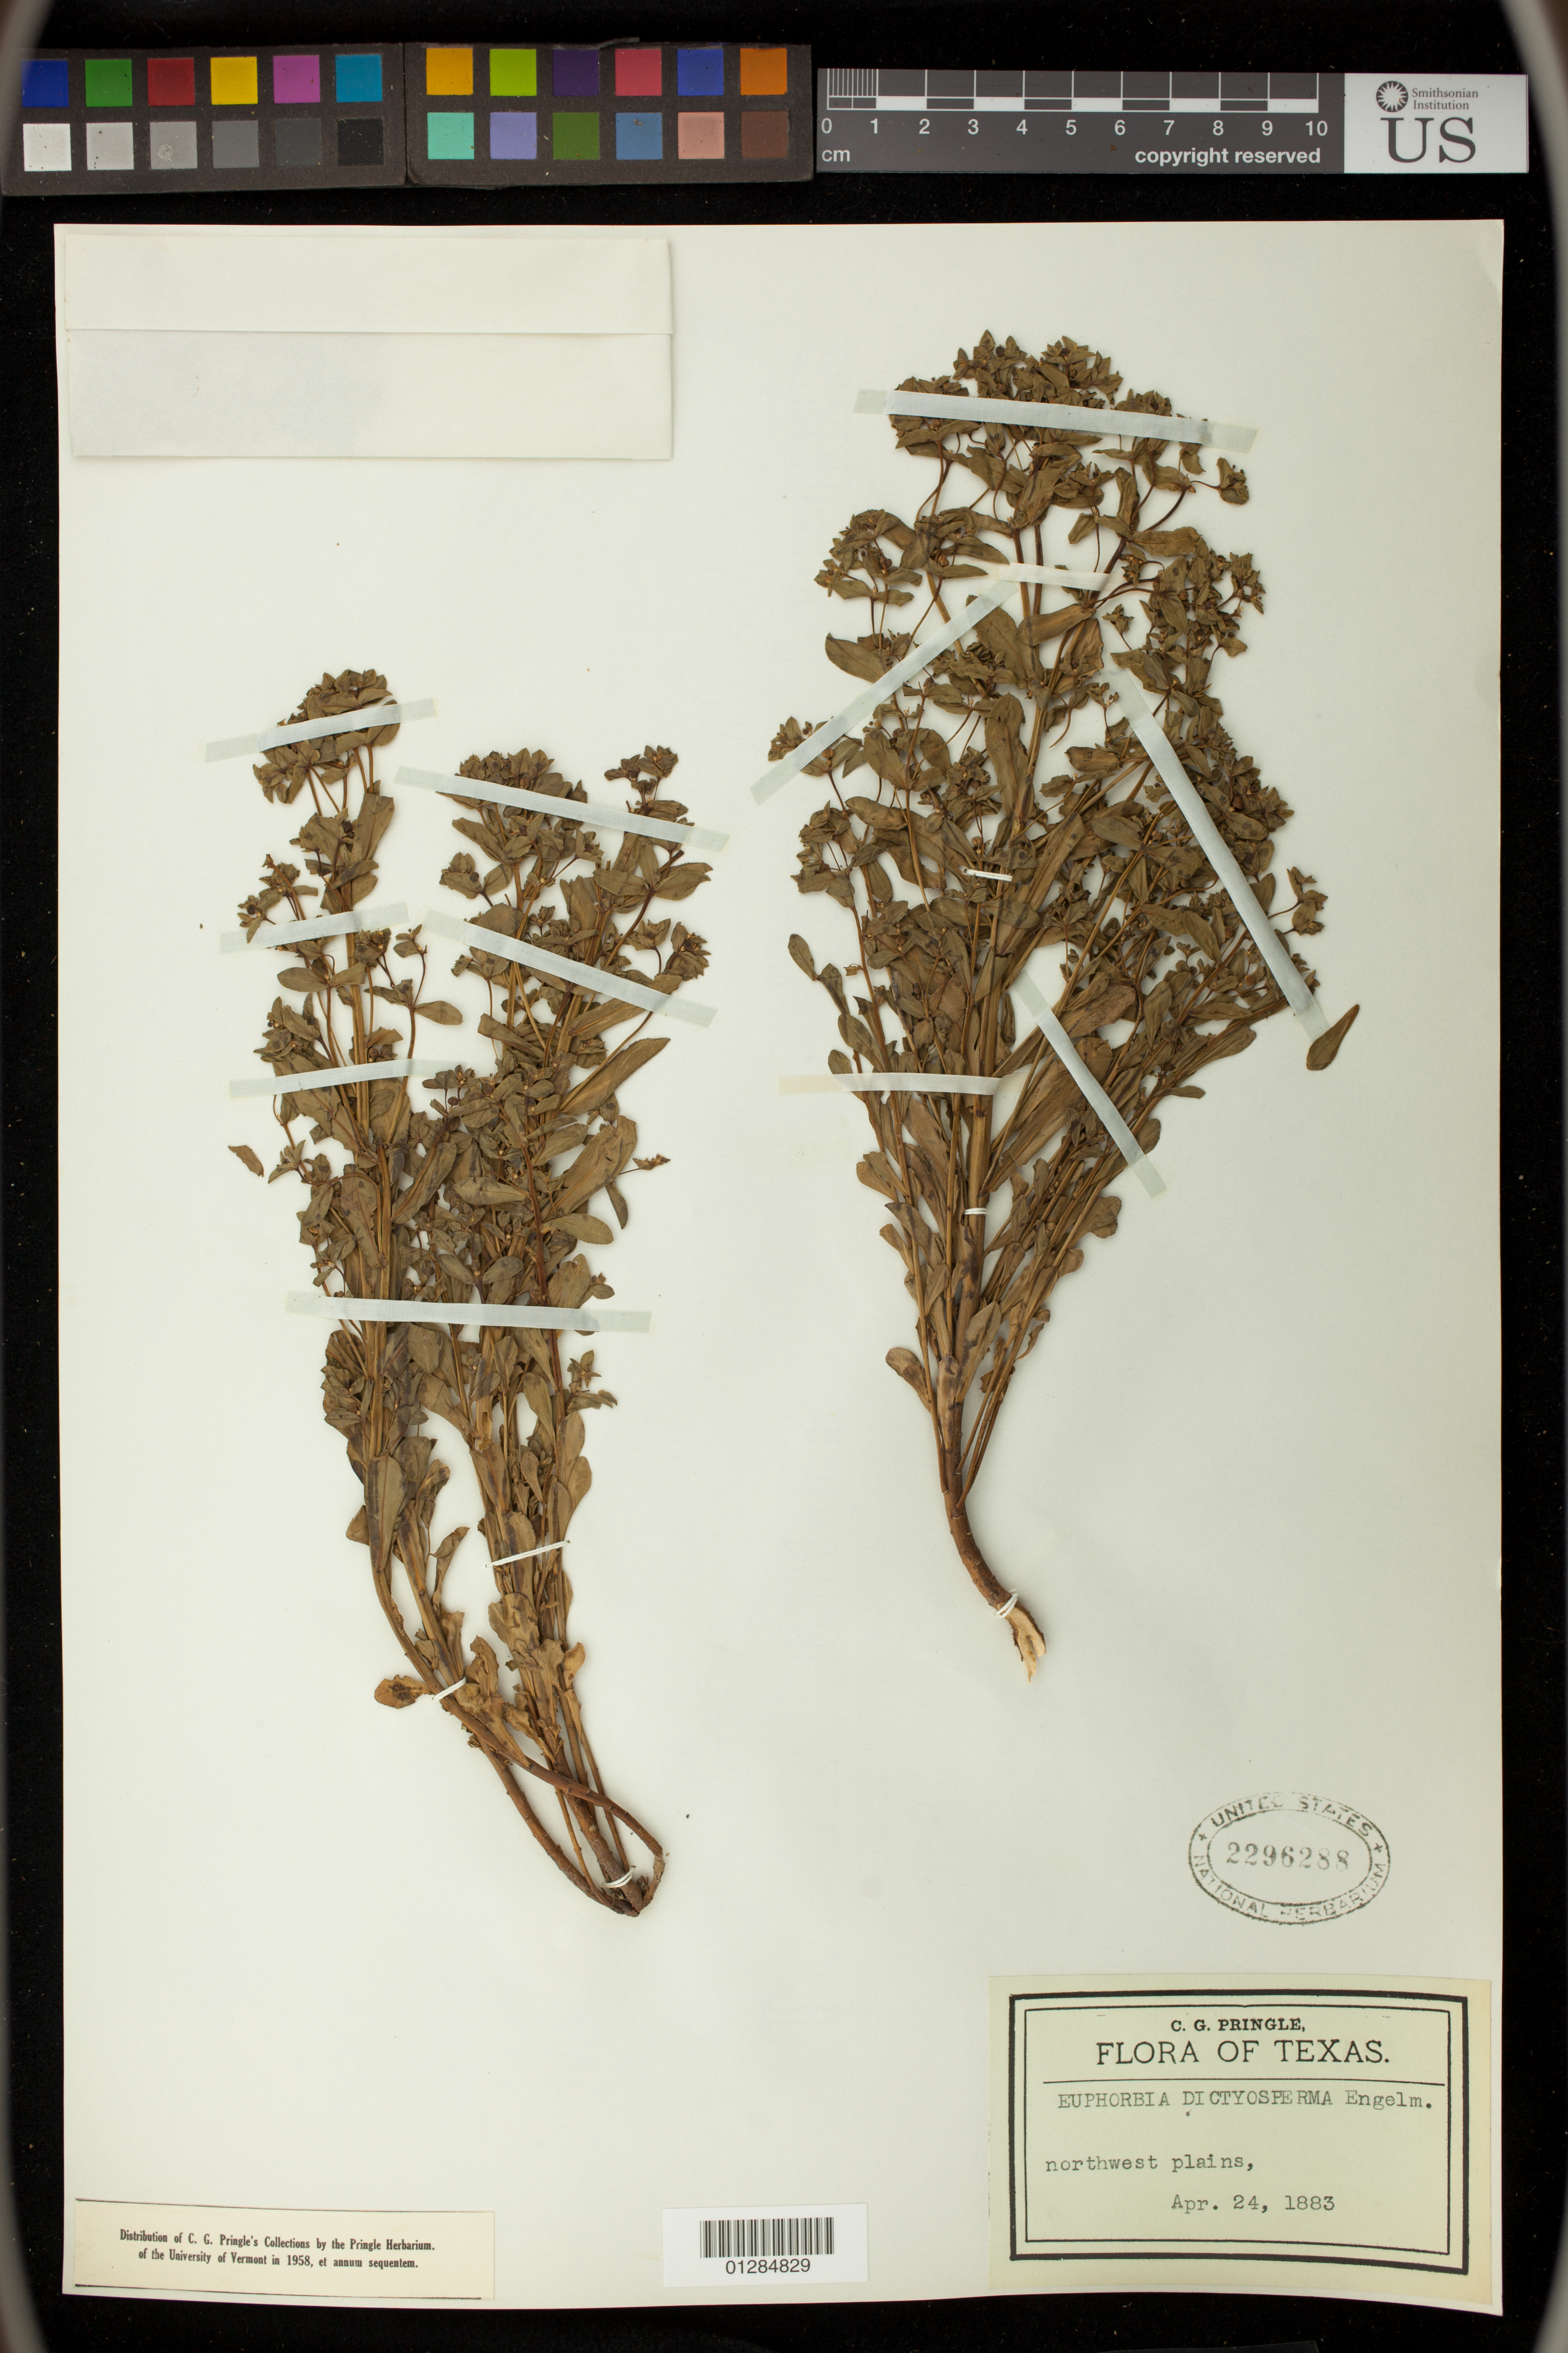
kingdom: Plantae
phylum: Tracheophyta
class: Magnoliopsida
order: Malpighiales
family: Euphorbiaceae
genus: Euphorbia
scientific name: Euphorbia spathulata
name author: Lam.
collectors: C. G. Pringle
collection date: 1883-04-24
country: United States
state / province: Texas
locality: Northwest plains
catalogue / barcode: US 2296288